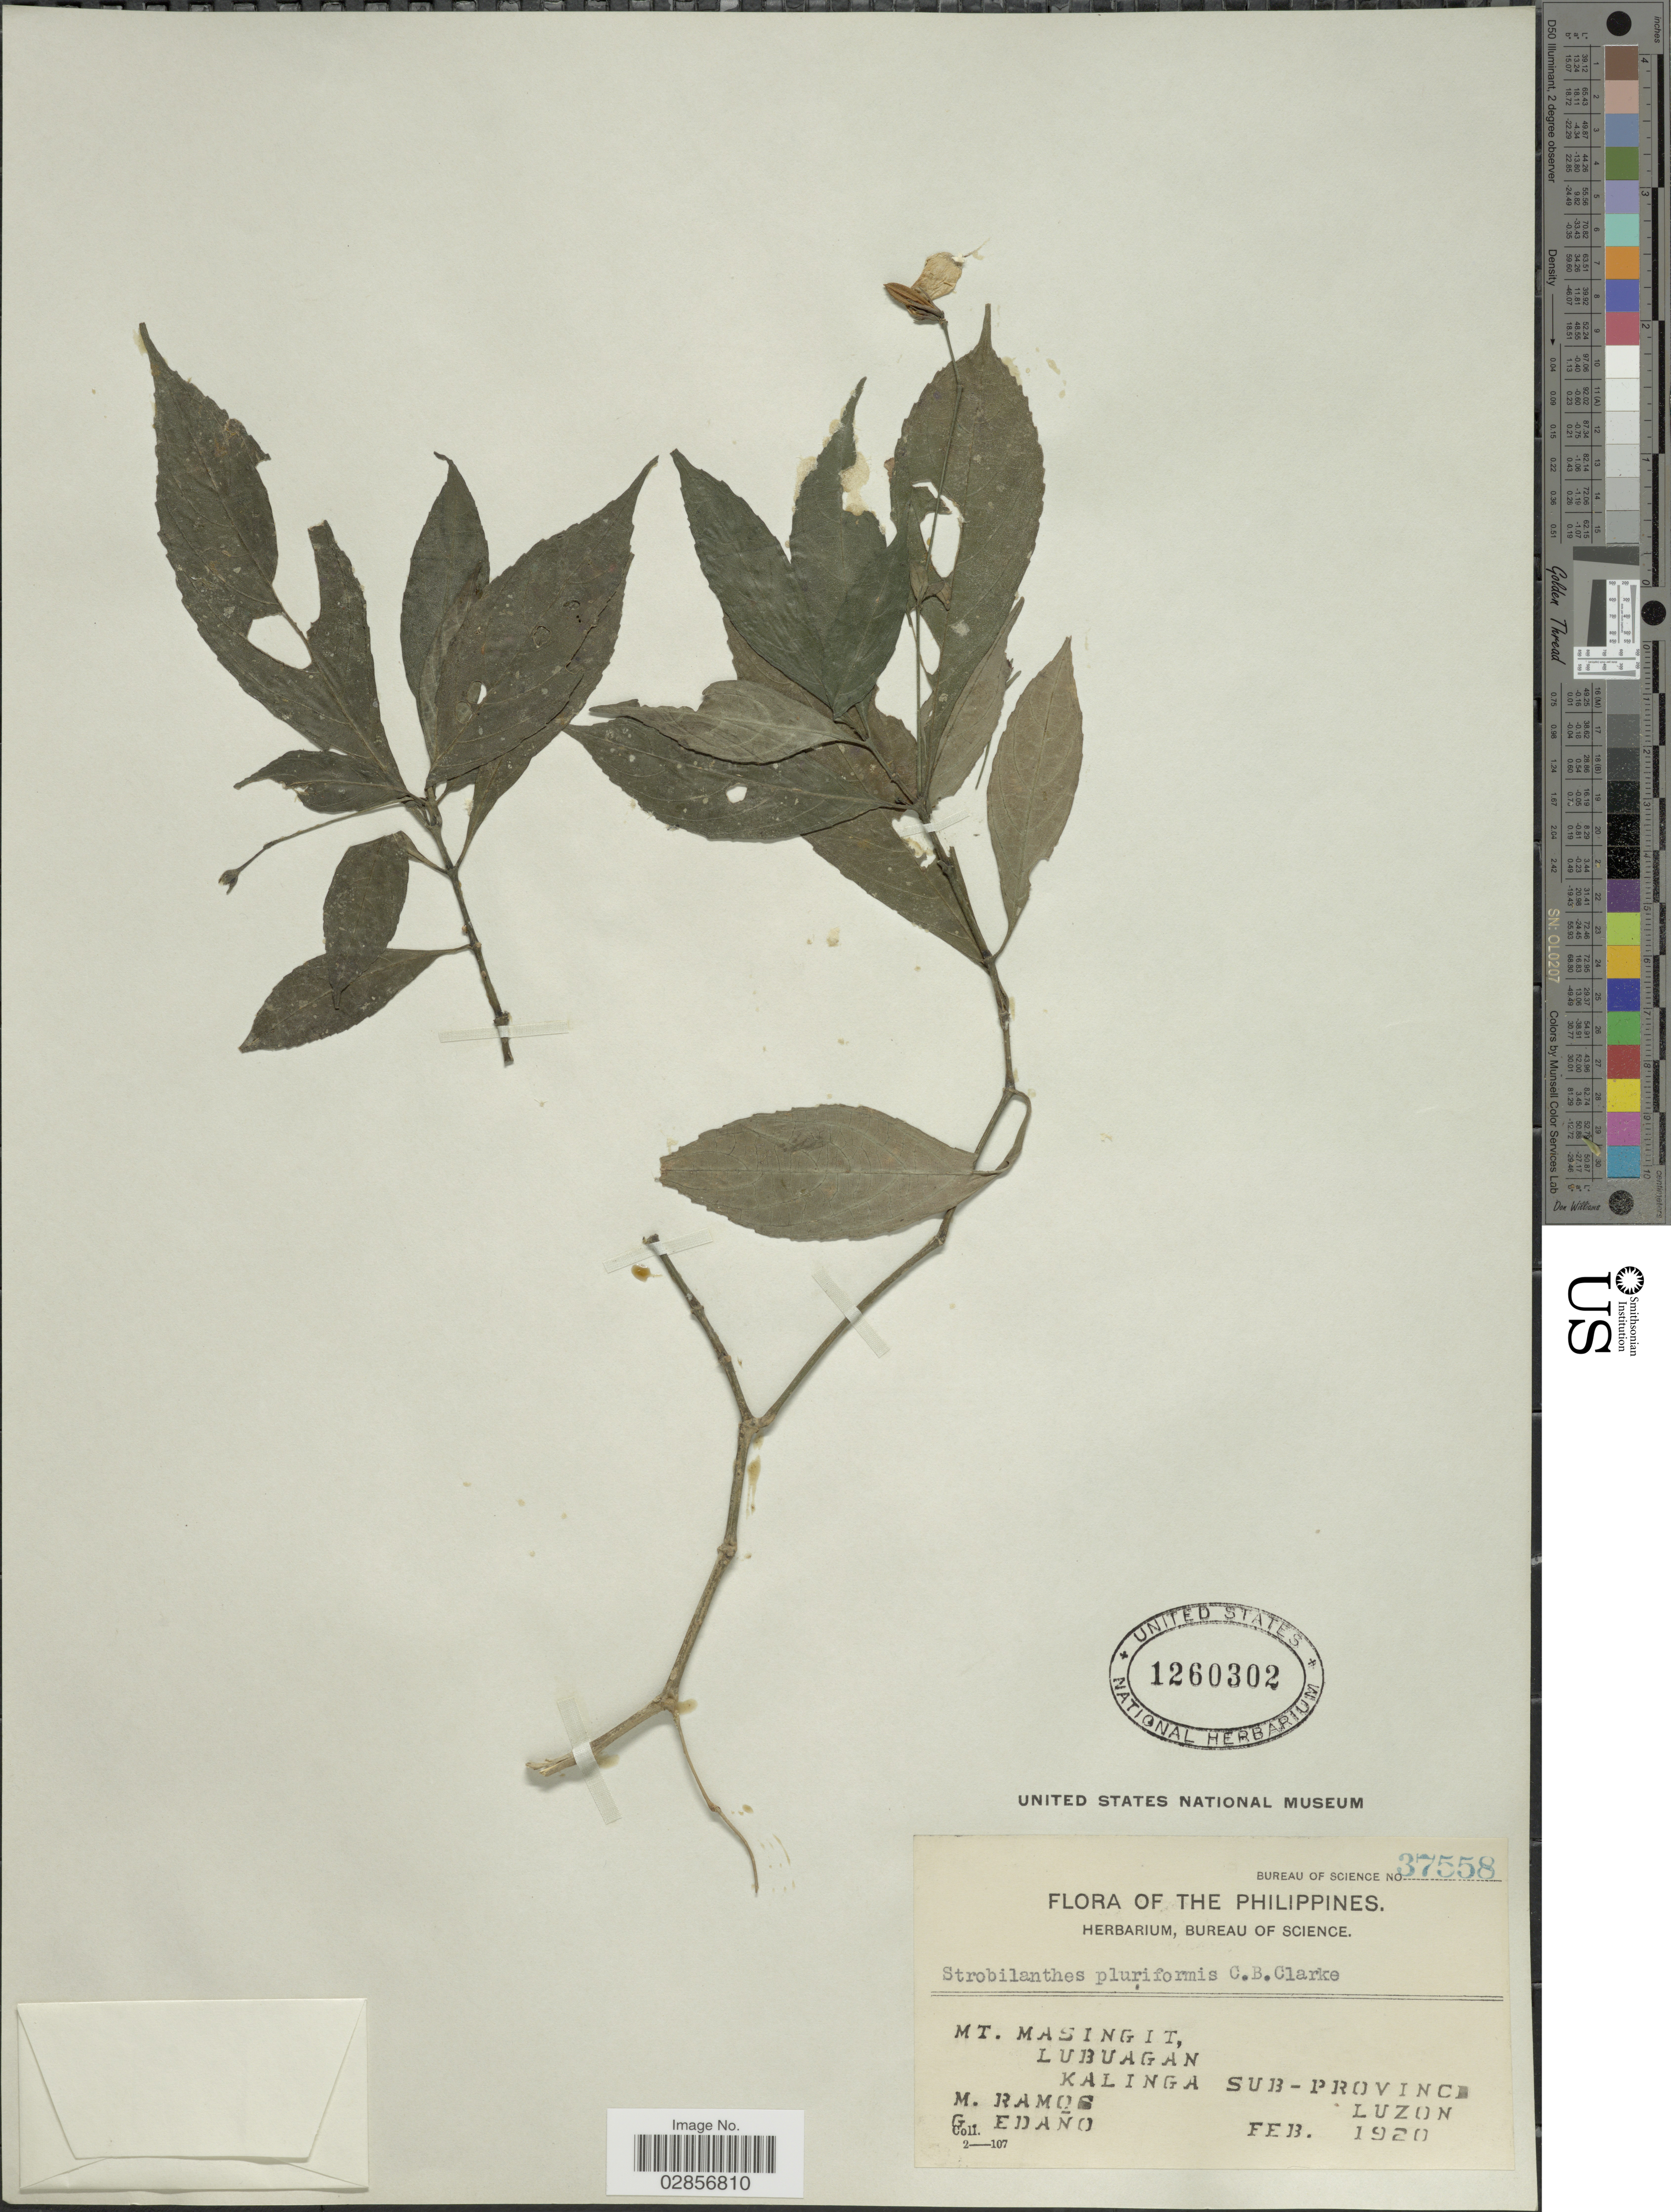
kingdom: Plantae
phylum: Tracheophyta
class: Magnoliopsida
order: Lamiales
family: Acanthaceae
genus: Strobilanthes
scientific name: Strobilanthes pluriformis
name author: C.B. Clarke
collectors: M. Ramos & G. Edaño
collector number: Bureau of Science 37558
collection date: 1920-02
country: Philippines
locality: Mt. Masingit, Lubuagan. Kalinga Sub-Province. Luzon.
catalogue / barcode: US 1260302